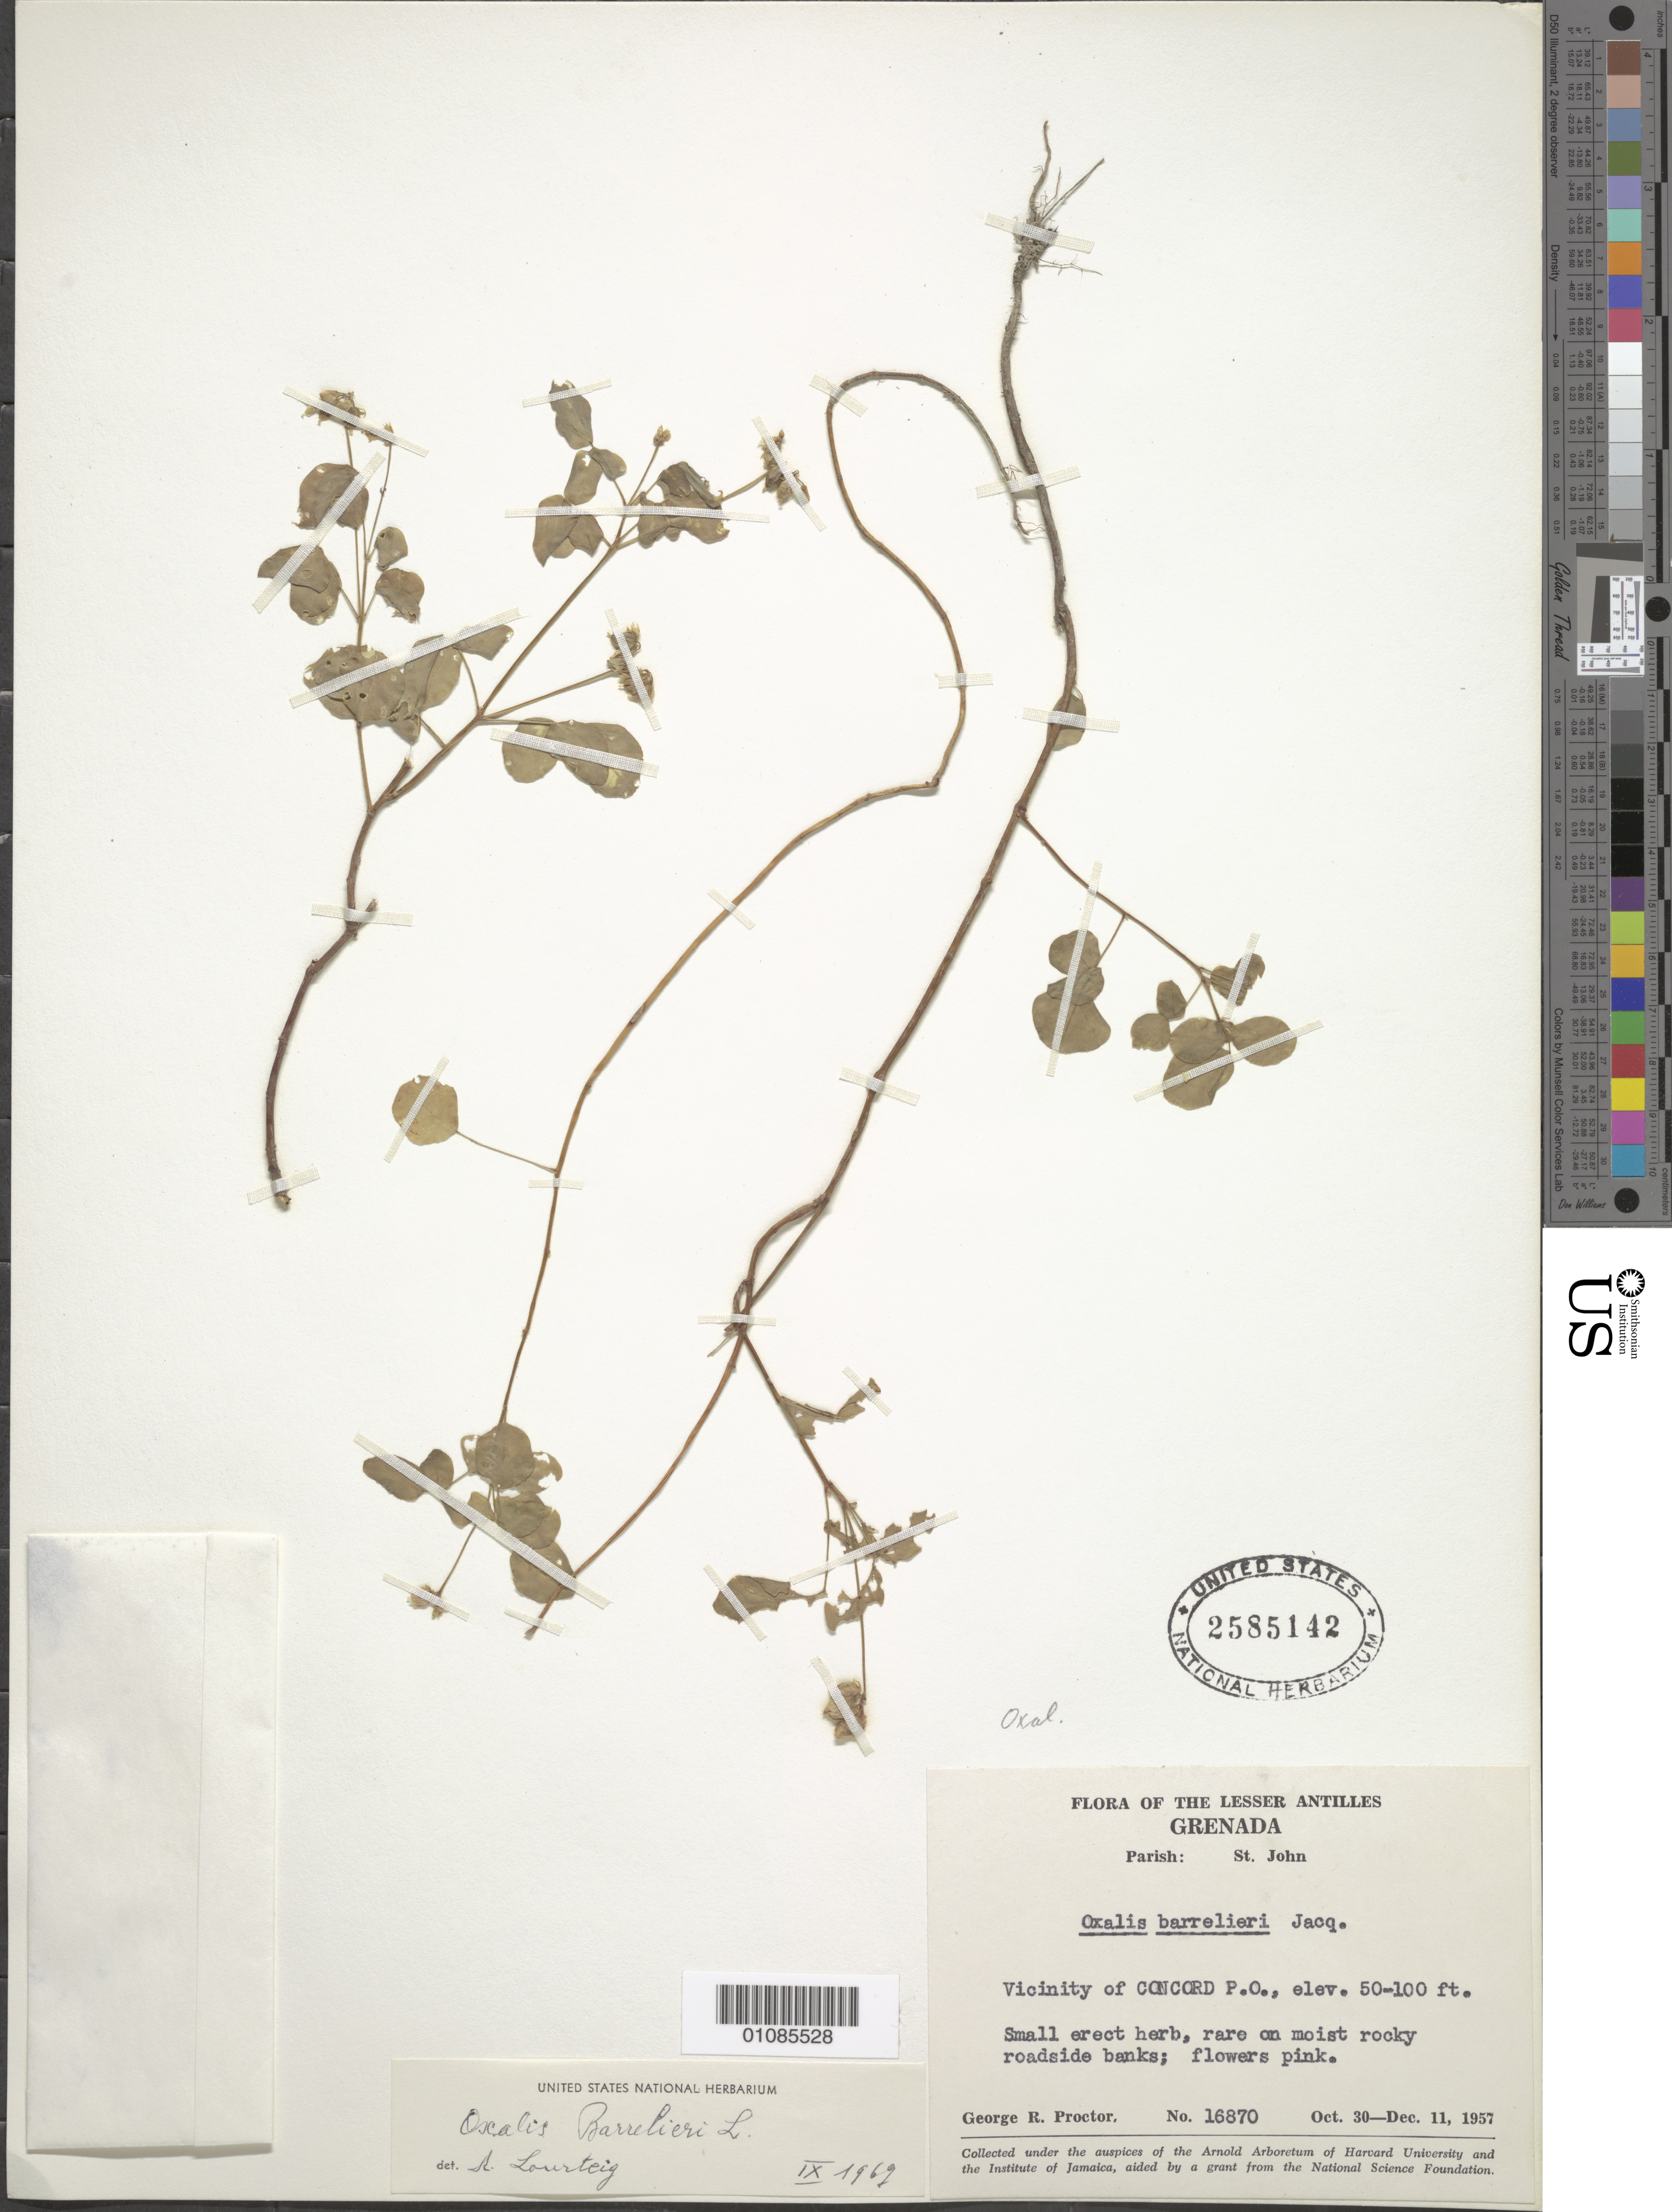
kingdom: Plantae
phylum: Tracheophyta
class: Magnoliopsida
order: Oxalidales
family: Oxalidaceae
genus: Oxalis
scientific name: Oxalis barrelieri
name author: L.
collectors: G. R. Proctor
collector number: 16870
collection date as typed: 30 Oct 1957 to 11 Dec 1957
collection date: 1957-10-30/1957-12-11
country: Grenada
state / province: Saint John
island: Grenada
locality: rare on moist rocky roadside banks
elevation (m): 15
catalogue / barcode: US 2585142